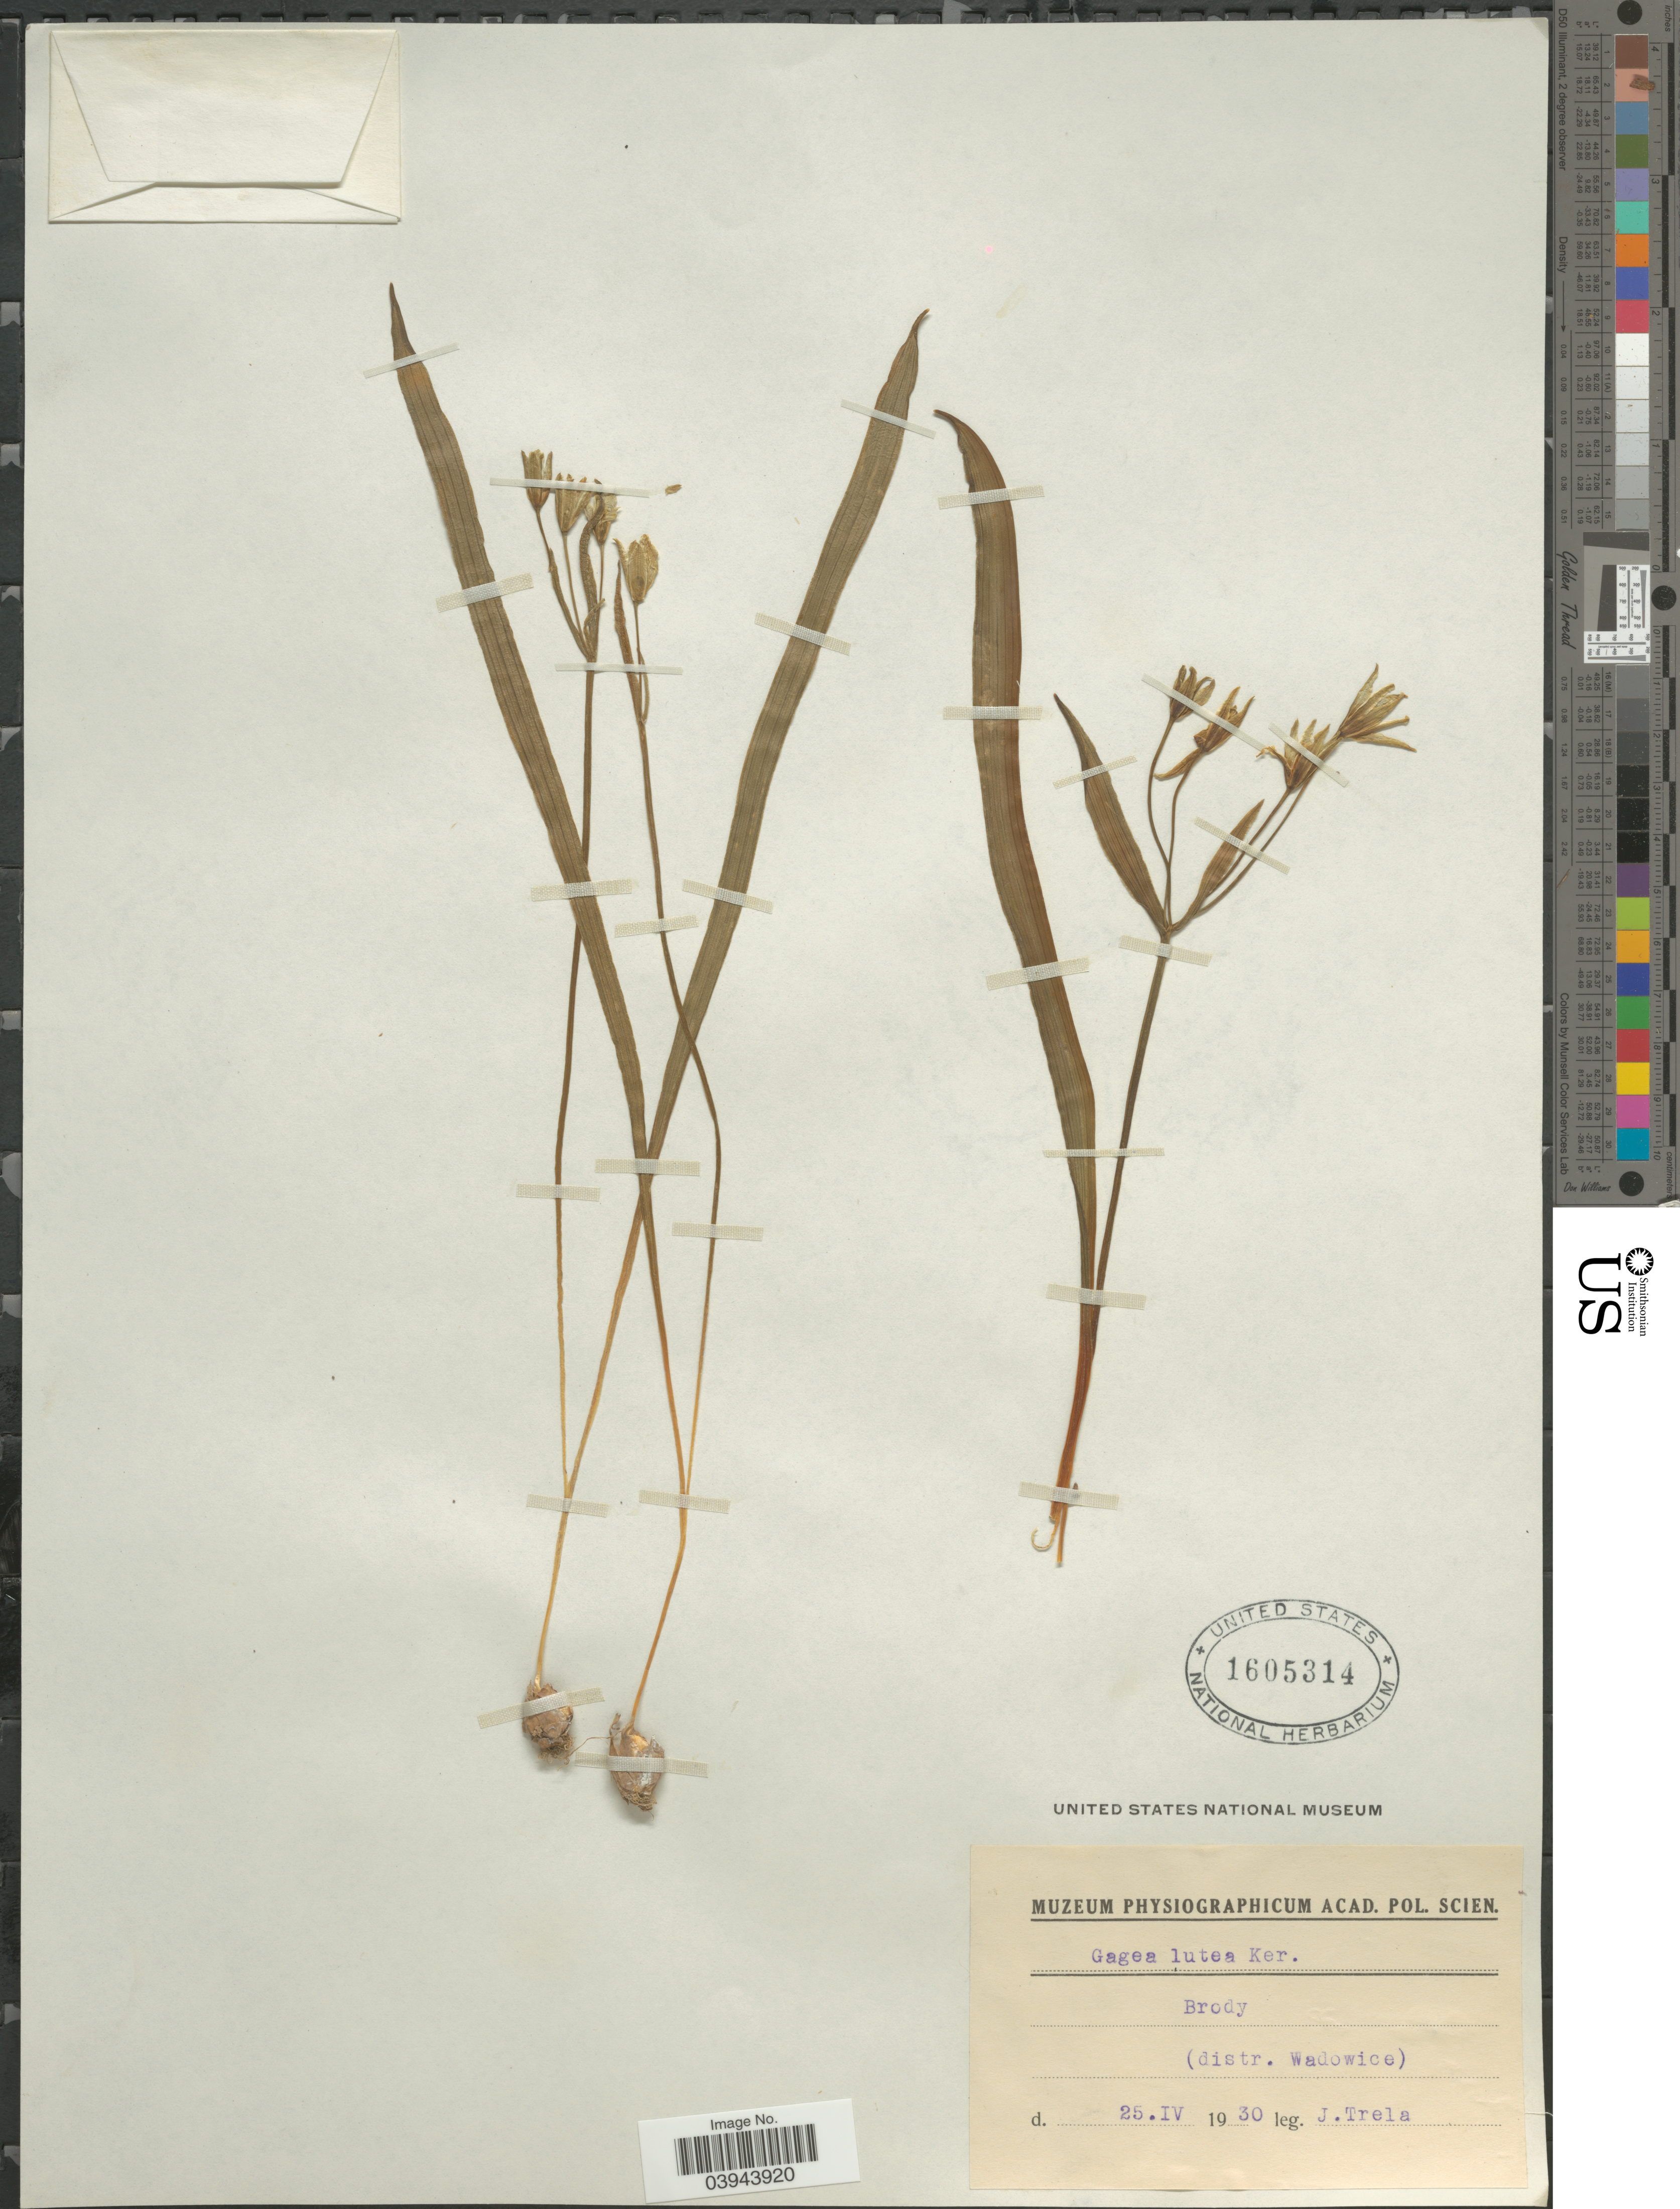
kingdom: Plantae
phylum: Tracheophyta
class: Liliopsida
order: Liliales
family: Liliaceae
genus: Gagea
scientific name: Gagea lutea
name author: (L.) Ker Gawl.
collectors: J. Trela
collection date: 1930-04-25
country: Poland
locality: Brody (distr. Wadowice).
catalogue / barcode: US 1605314